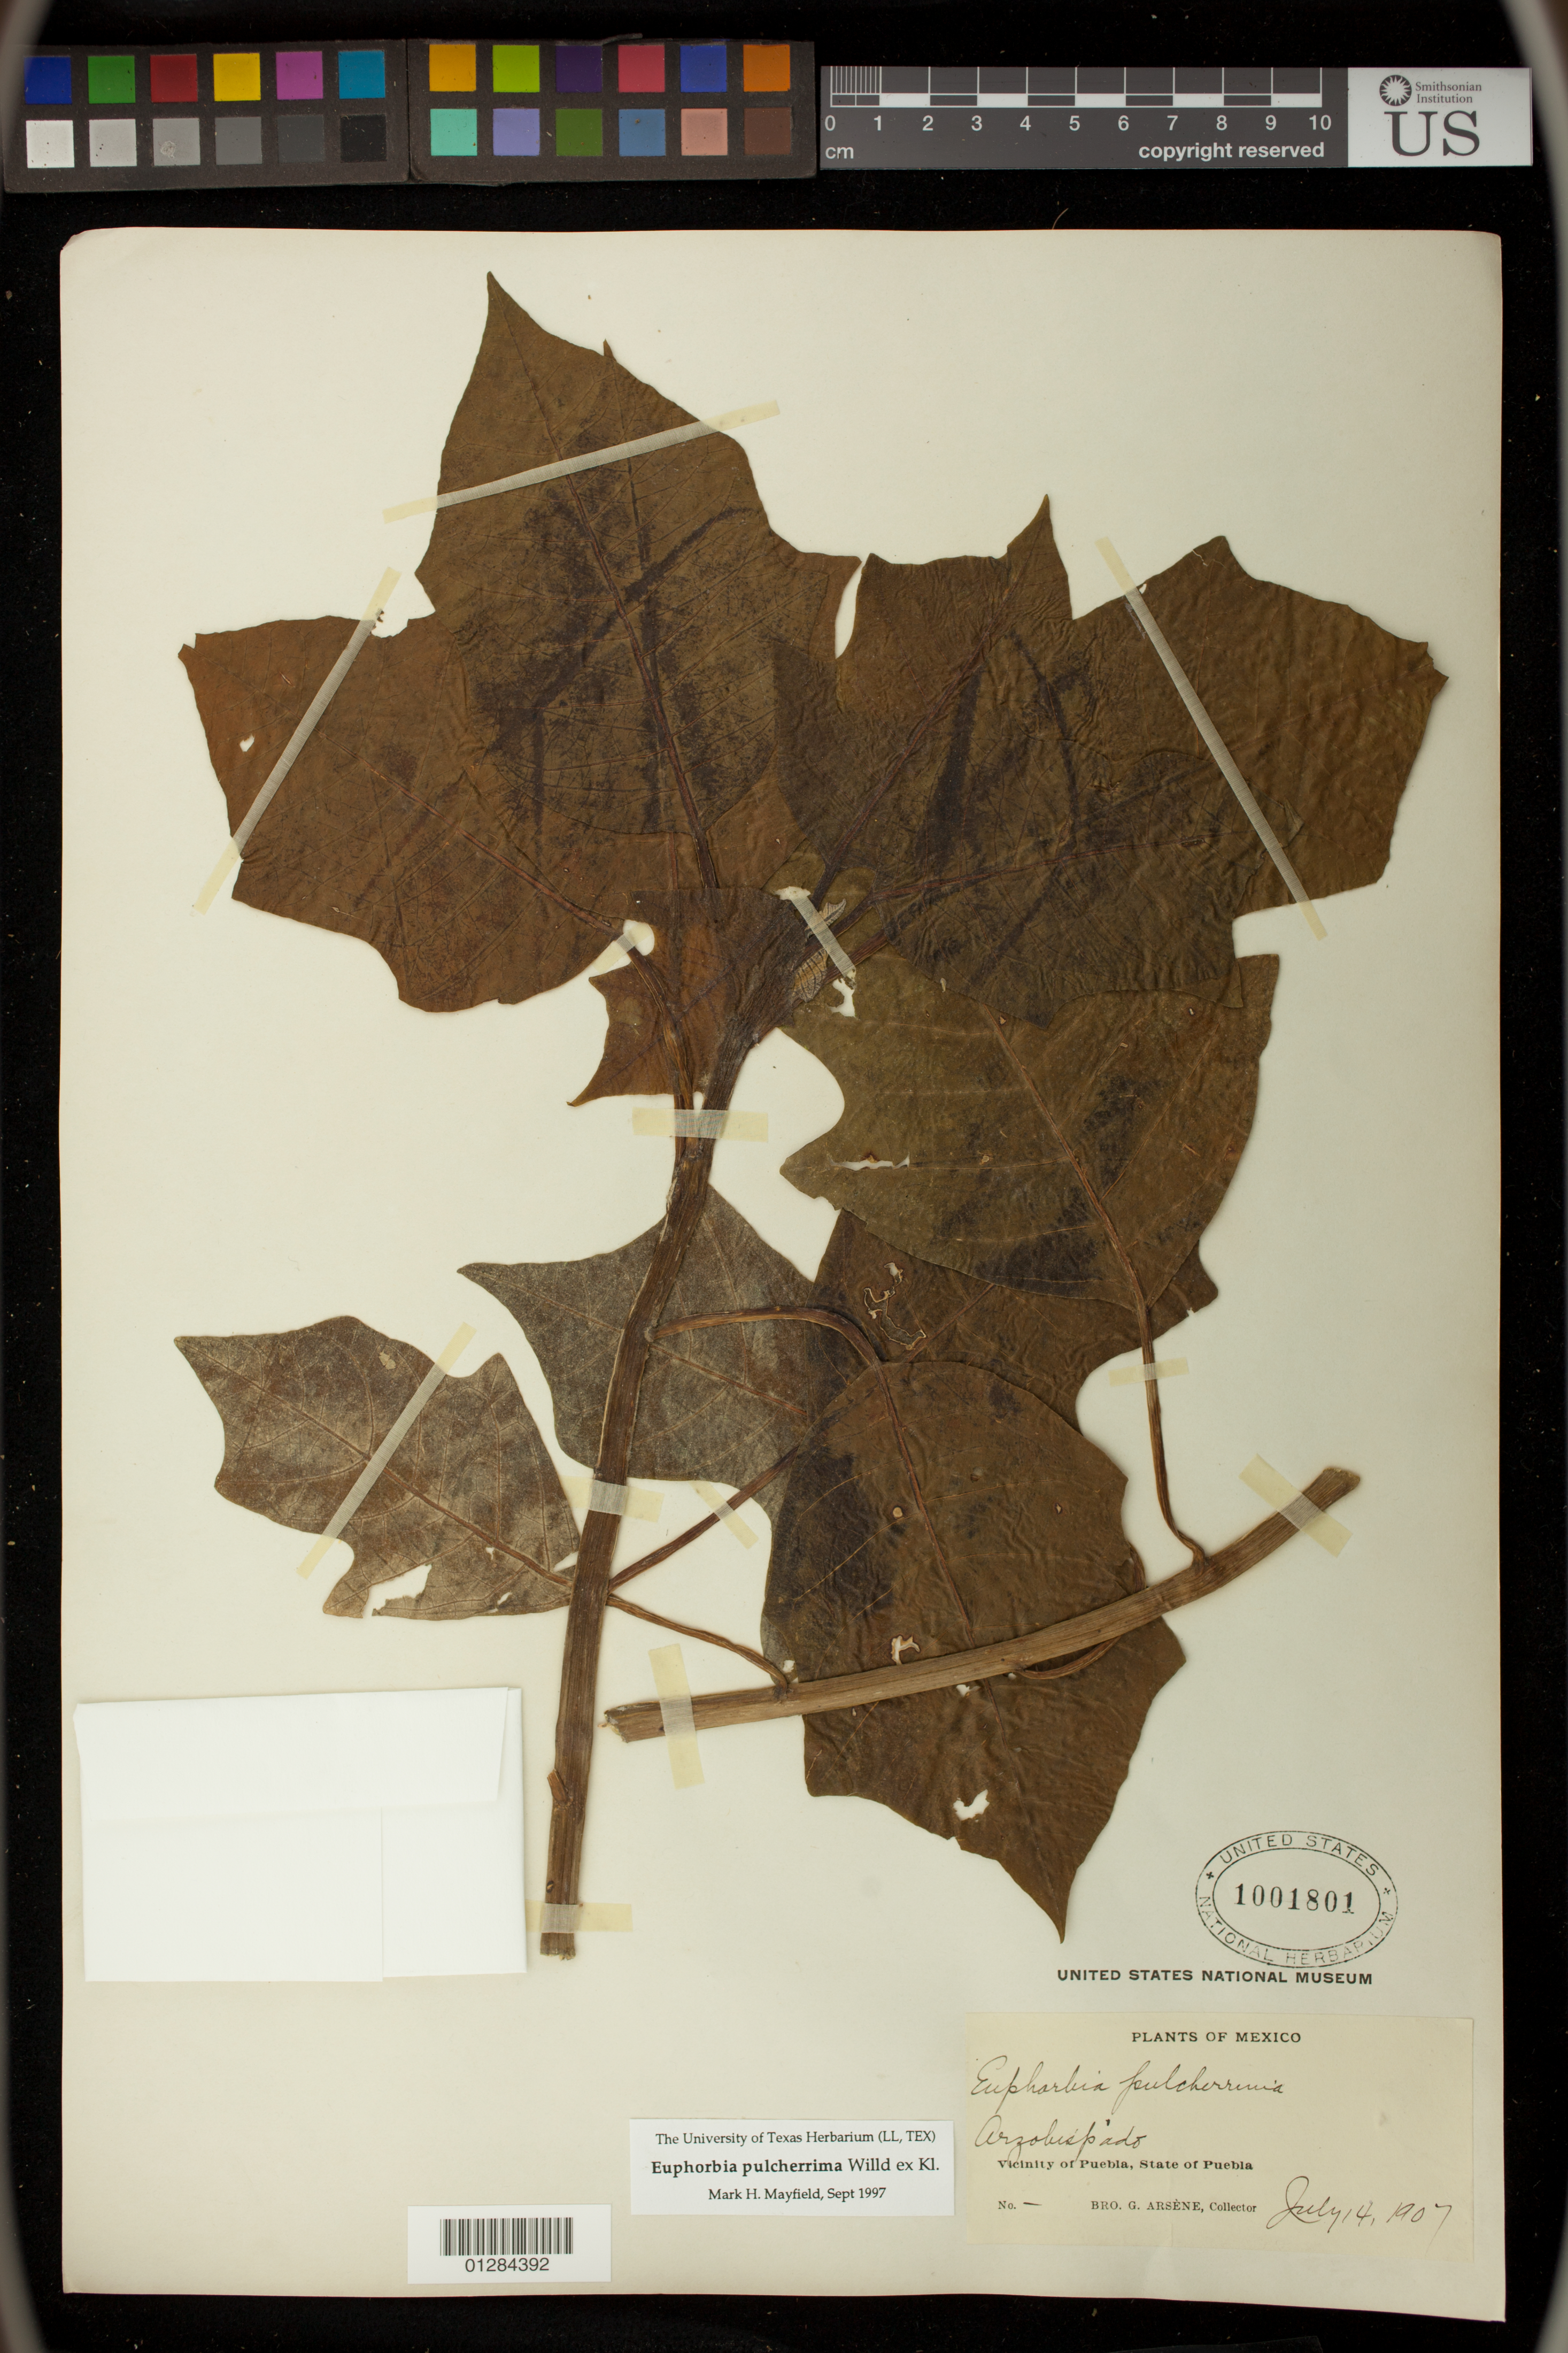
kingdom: Plantae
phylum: Tracheophyta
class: Magnoliopsida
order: Malpighiales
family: Euphorbiaceae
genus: Euphorbia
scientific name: Euphorbia pulcherrima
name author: Willd. ex Klotzsch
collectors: Bro. G. Arsène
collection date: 1907-07-14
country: Mexico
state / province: Puebla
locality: Arzobispado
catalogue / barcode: US 1001801